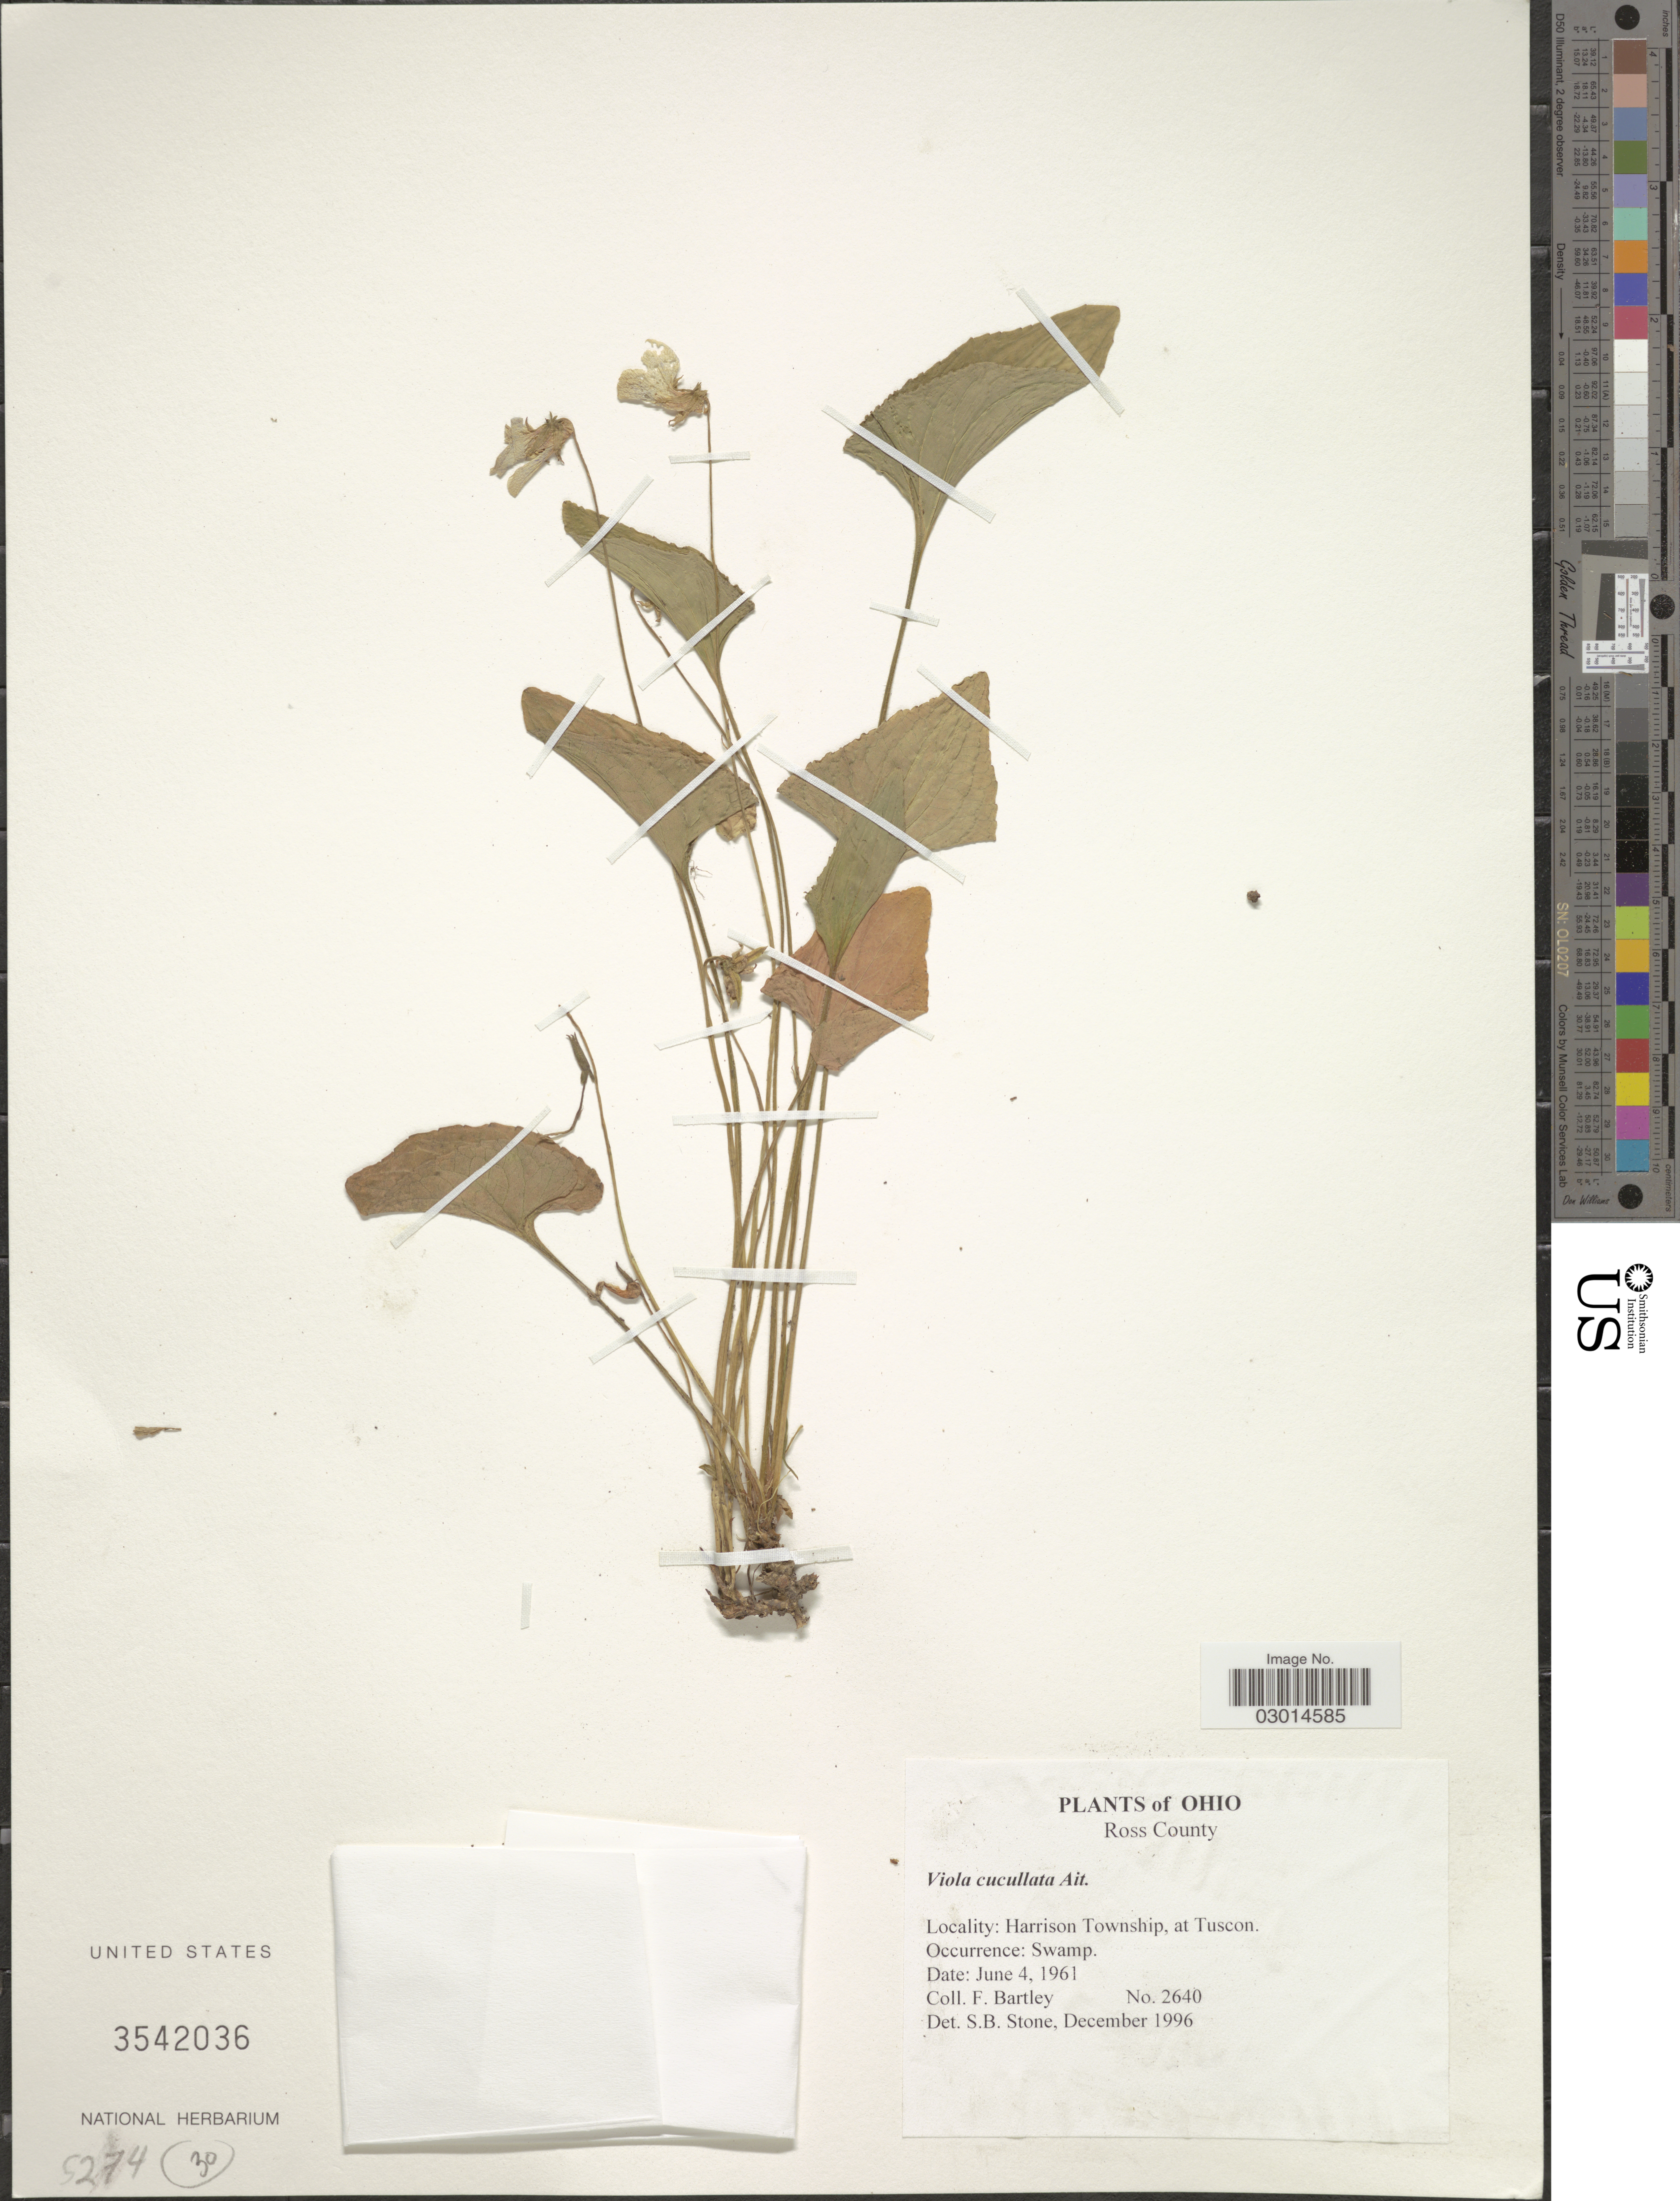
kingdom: Plantae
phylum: Tracheophyta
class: Magnoliopsida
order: Malpighiales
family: Violaceae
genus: Viola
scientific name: Viola cucullata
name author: Aiton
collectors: F. Bartley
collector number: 2640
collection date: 1961-06-04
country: United States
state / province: Ohio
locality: Ross County. Harrison Township, at Tucson.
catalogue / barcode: US 3542036